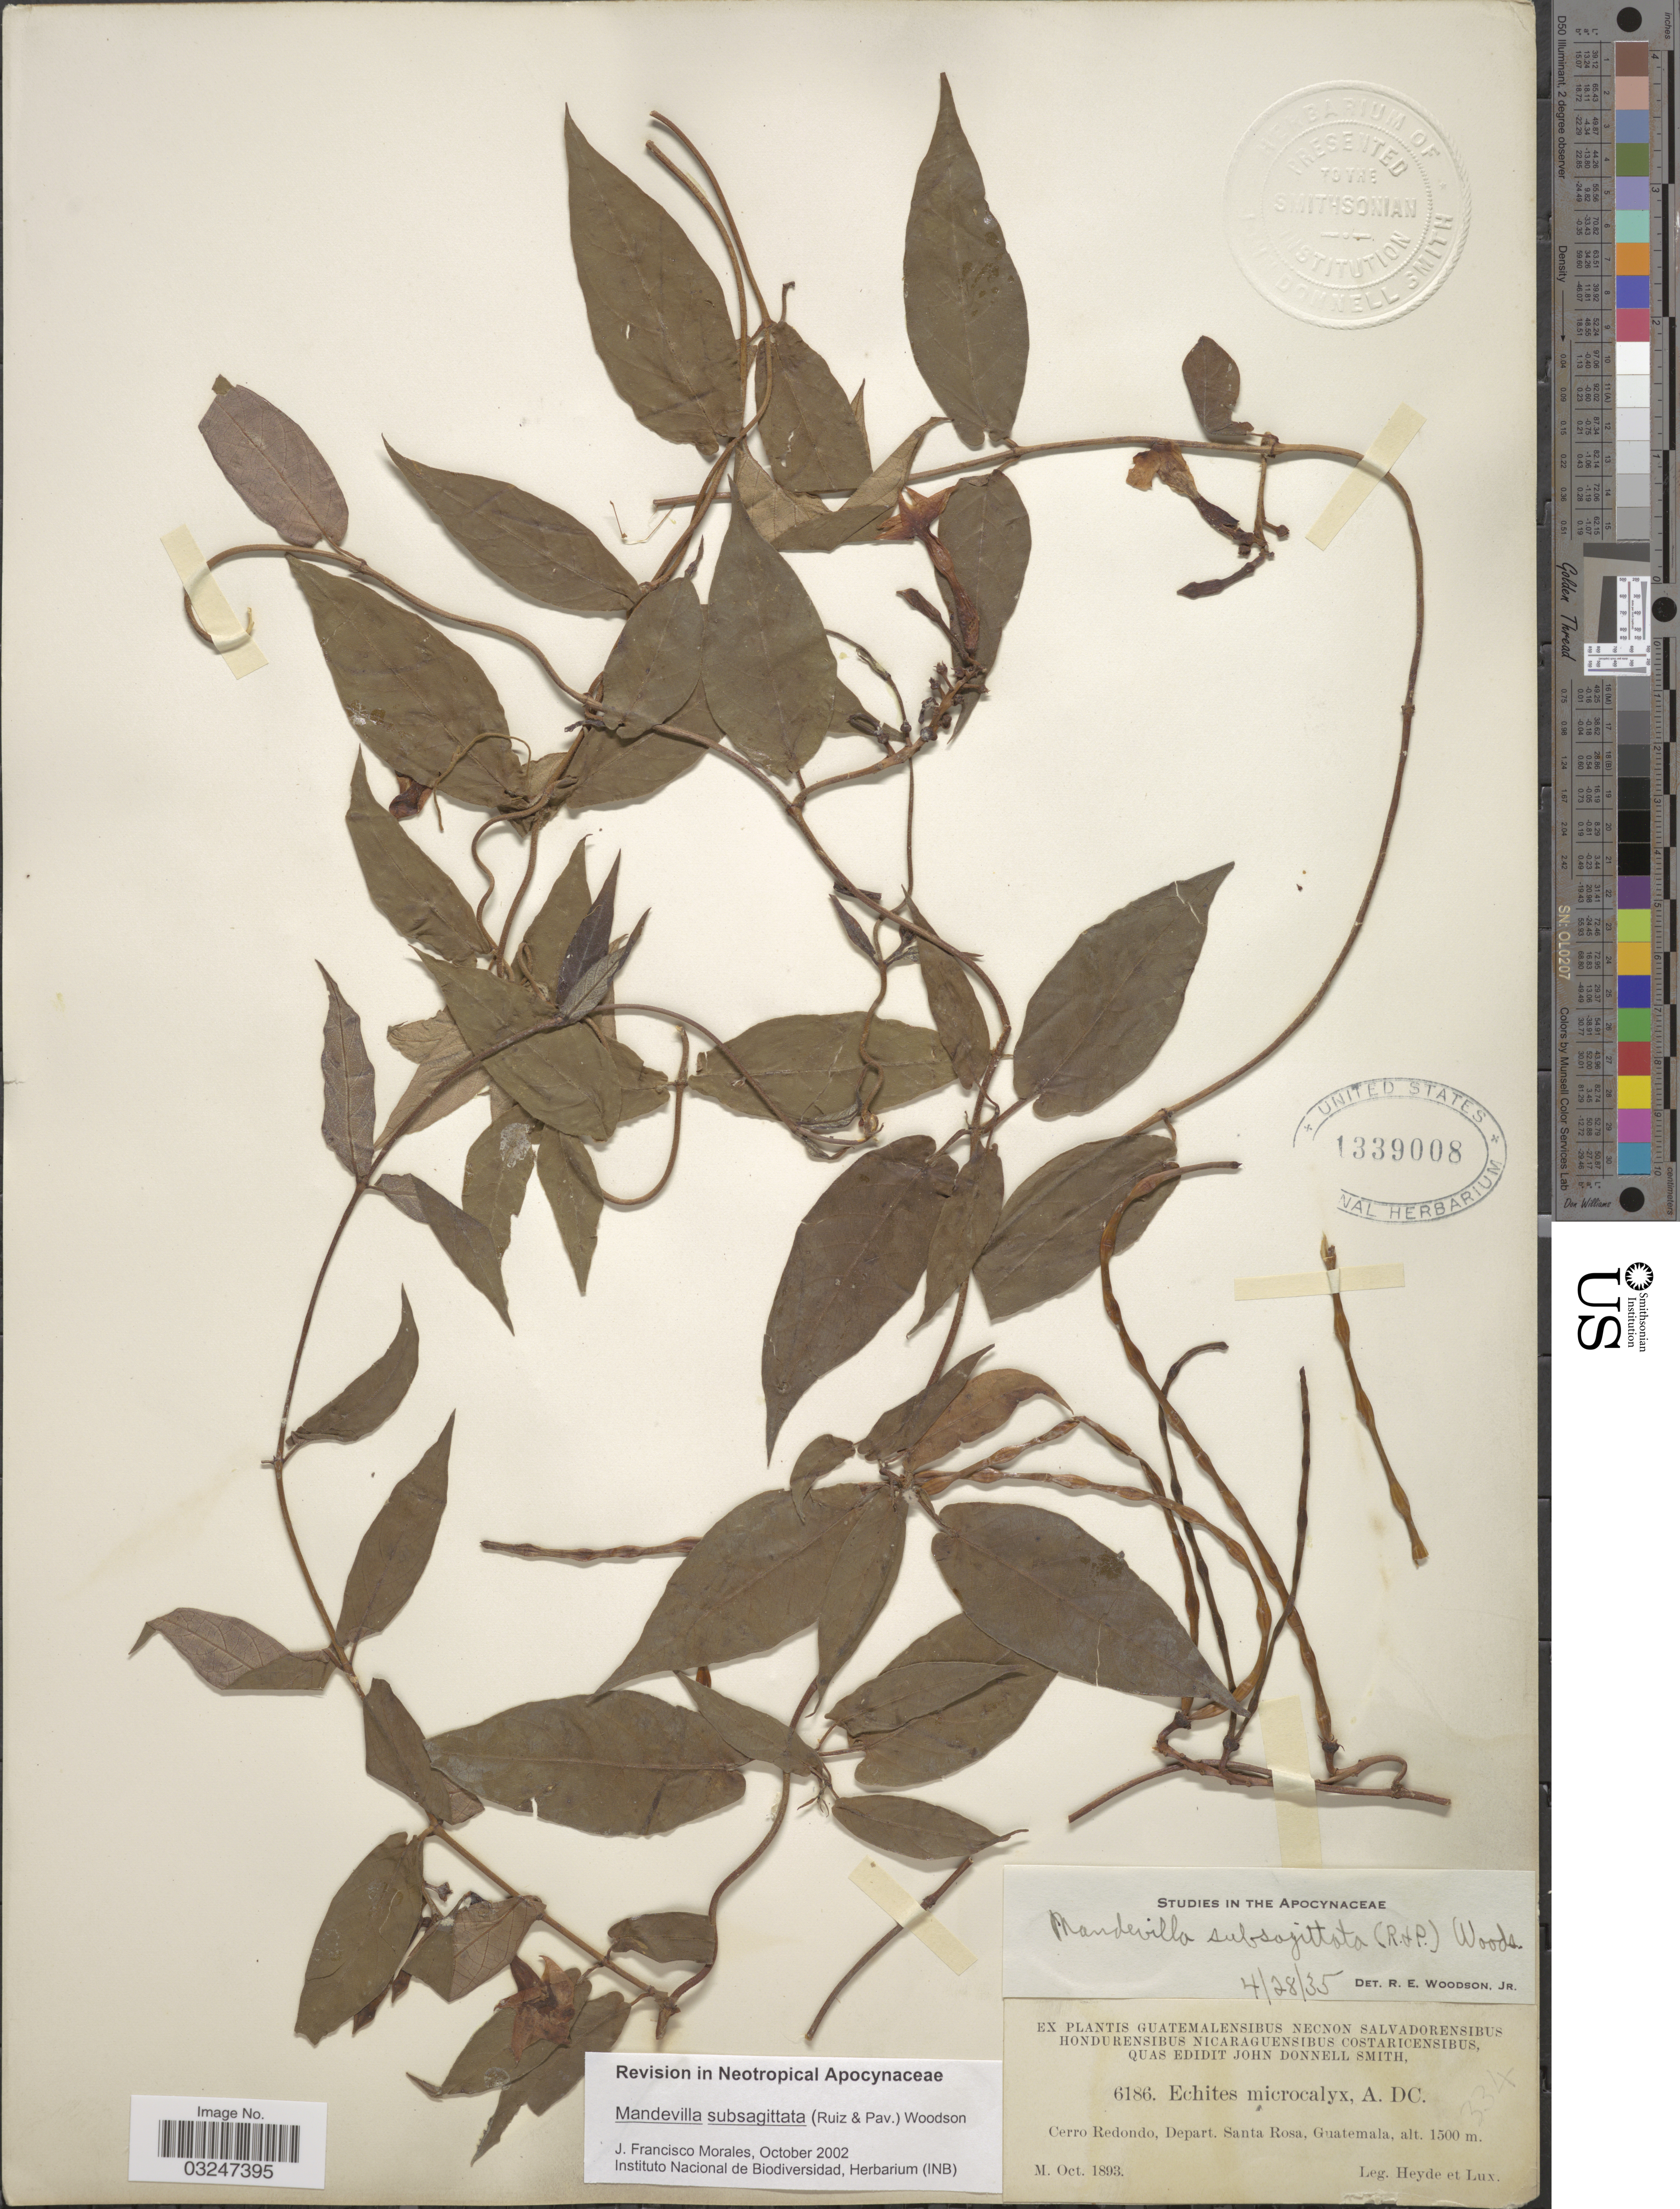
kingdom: Plantae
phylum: Tracheophyta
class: Magnoliopsida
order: Gentianales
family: Apocynaceae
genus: Mandevilla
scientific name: Mandevilla subsagittata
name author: (Ruiz & Pav.) Woodson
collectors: Heyde & Lux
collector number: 6186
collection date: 1893-10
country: Guatemala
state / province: Santa Rosa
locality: Cerro Redondo, Depart. Santa Rosa.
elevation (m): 1500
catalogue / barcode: US 1339008